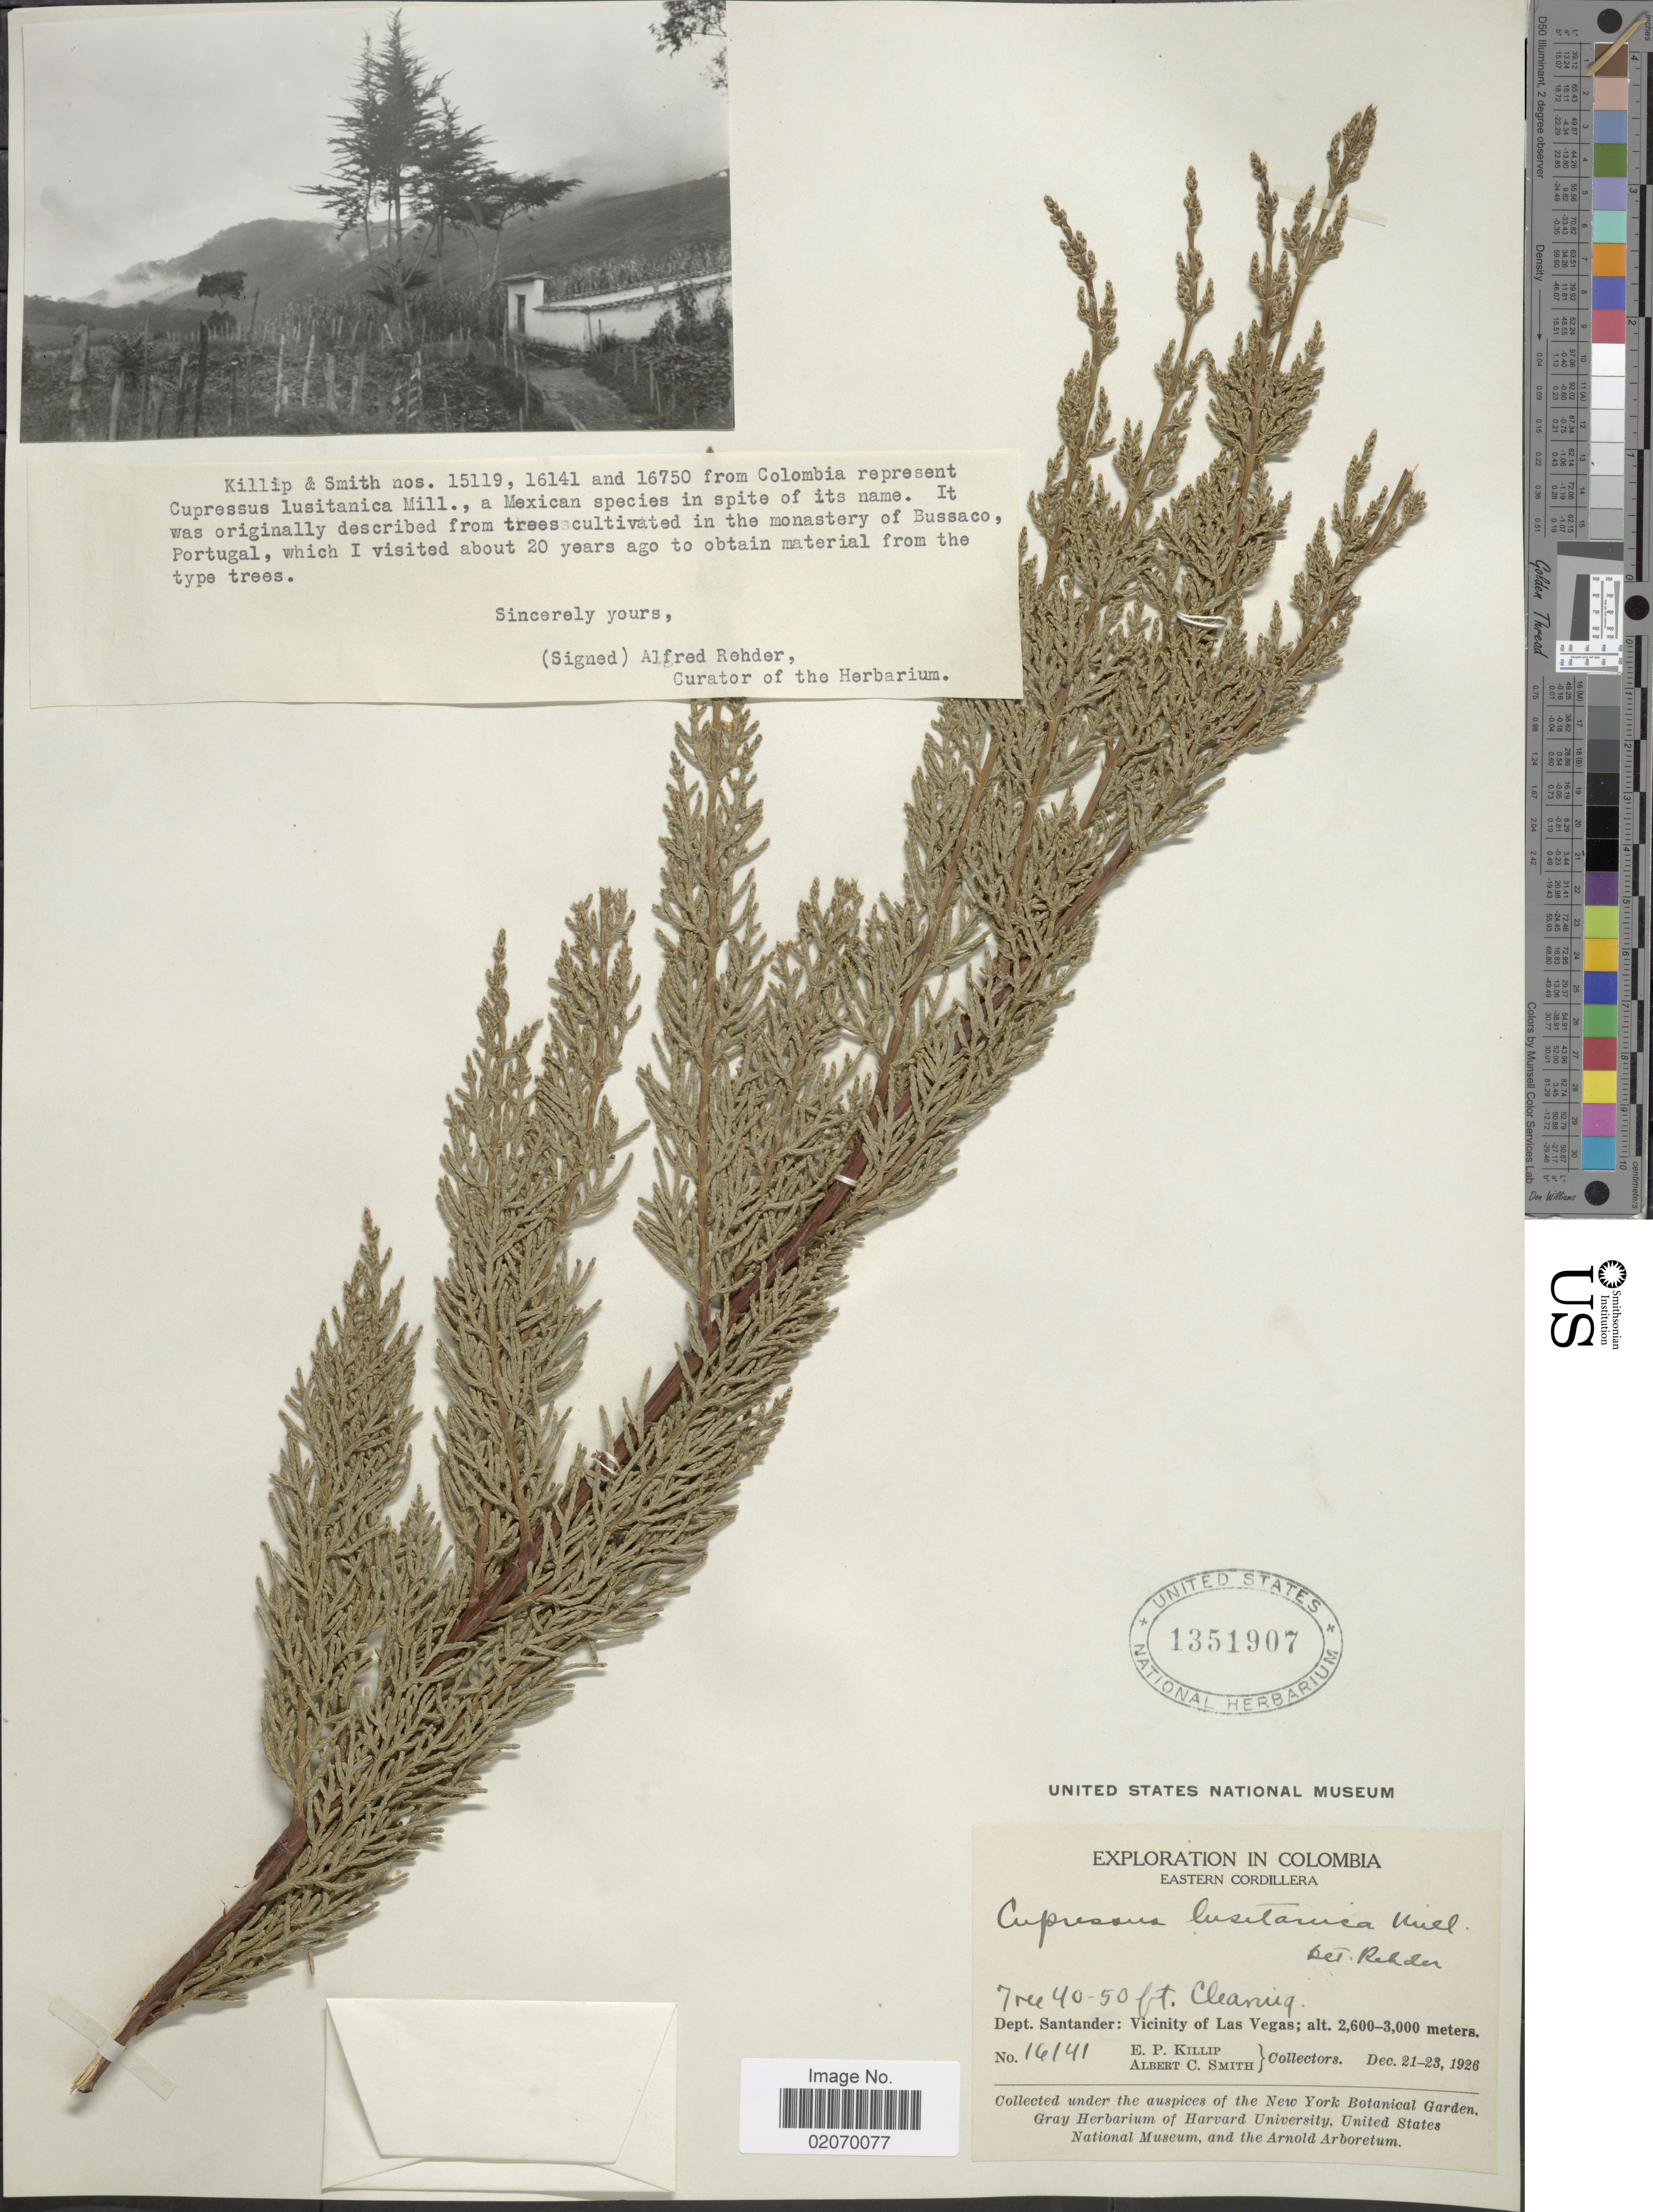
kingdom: Plantae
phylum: Tracheophyta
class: Pinopsida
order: Pinales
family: Cupressaceae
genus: Hesperocyparis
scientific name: Hesperocyparis lusitanica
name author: (Miller) Bartel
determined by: (US) Smithsonian Institution - National Museum of Natural History - Department of Botany (UNITED STATES)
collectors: E. P. Killip & A. C. Smith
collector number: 16141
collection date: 1926-12-21/1926-12-23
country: Colombia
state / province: Santander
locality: Eastern Cordillera, Vicinity of Las Vegas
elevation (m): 2600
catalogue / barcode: US 1351907